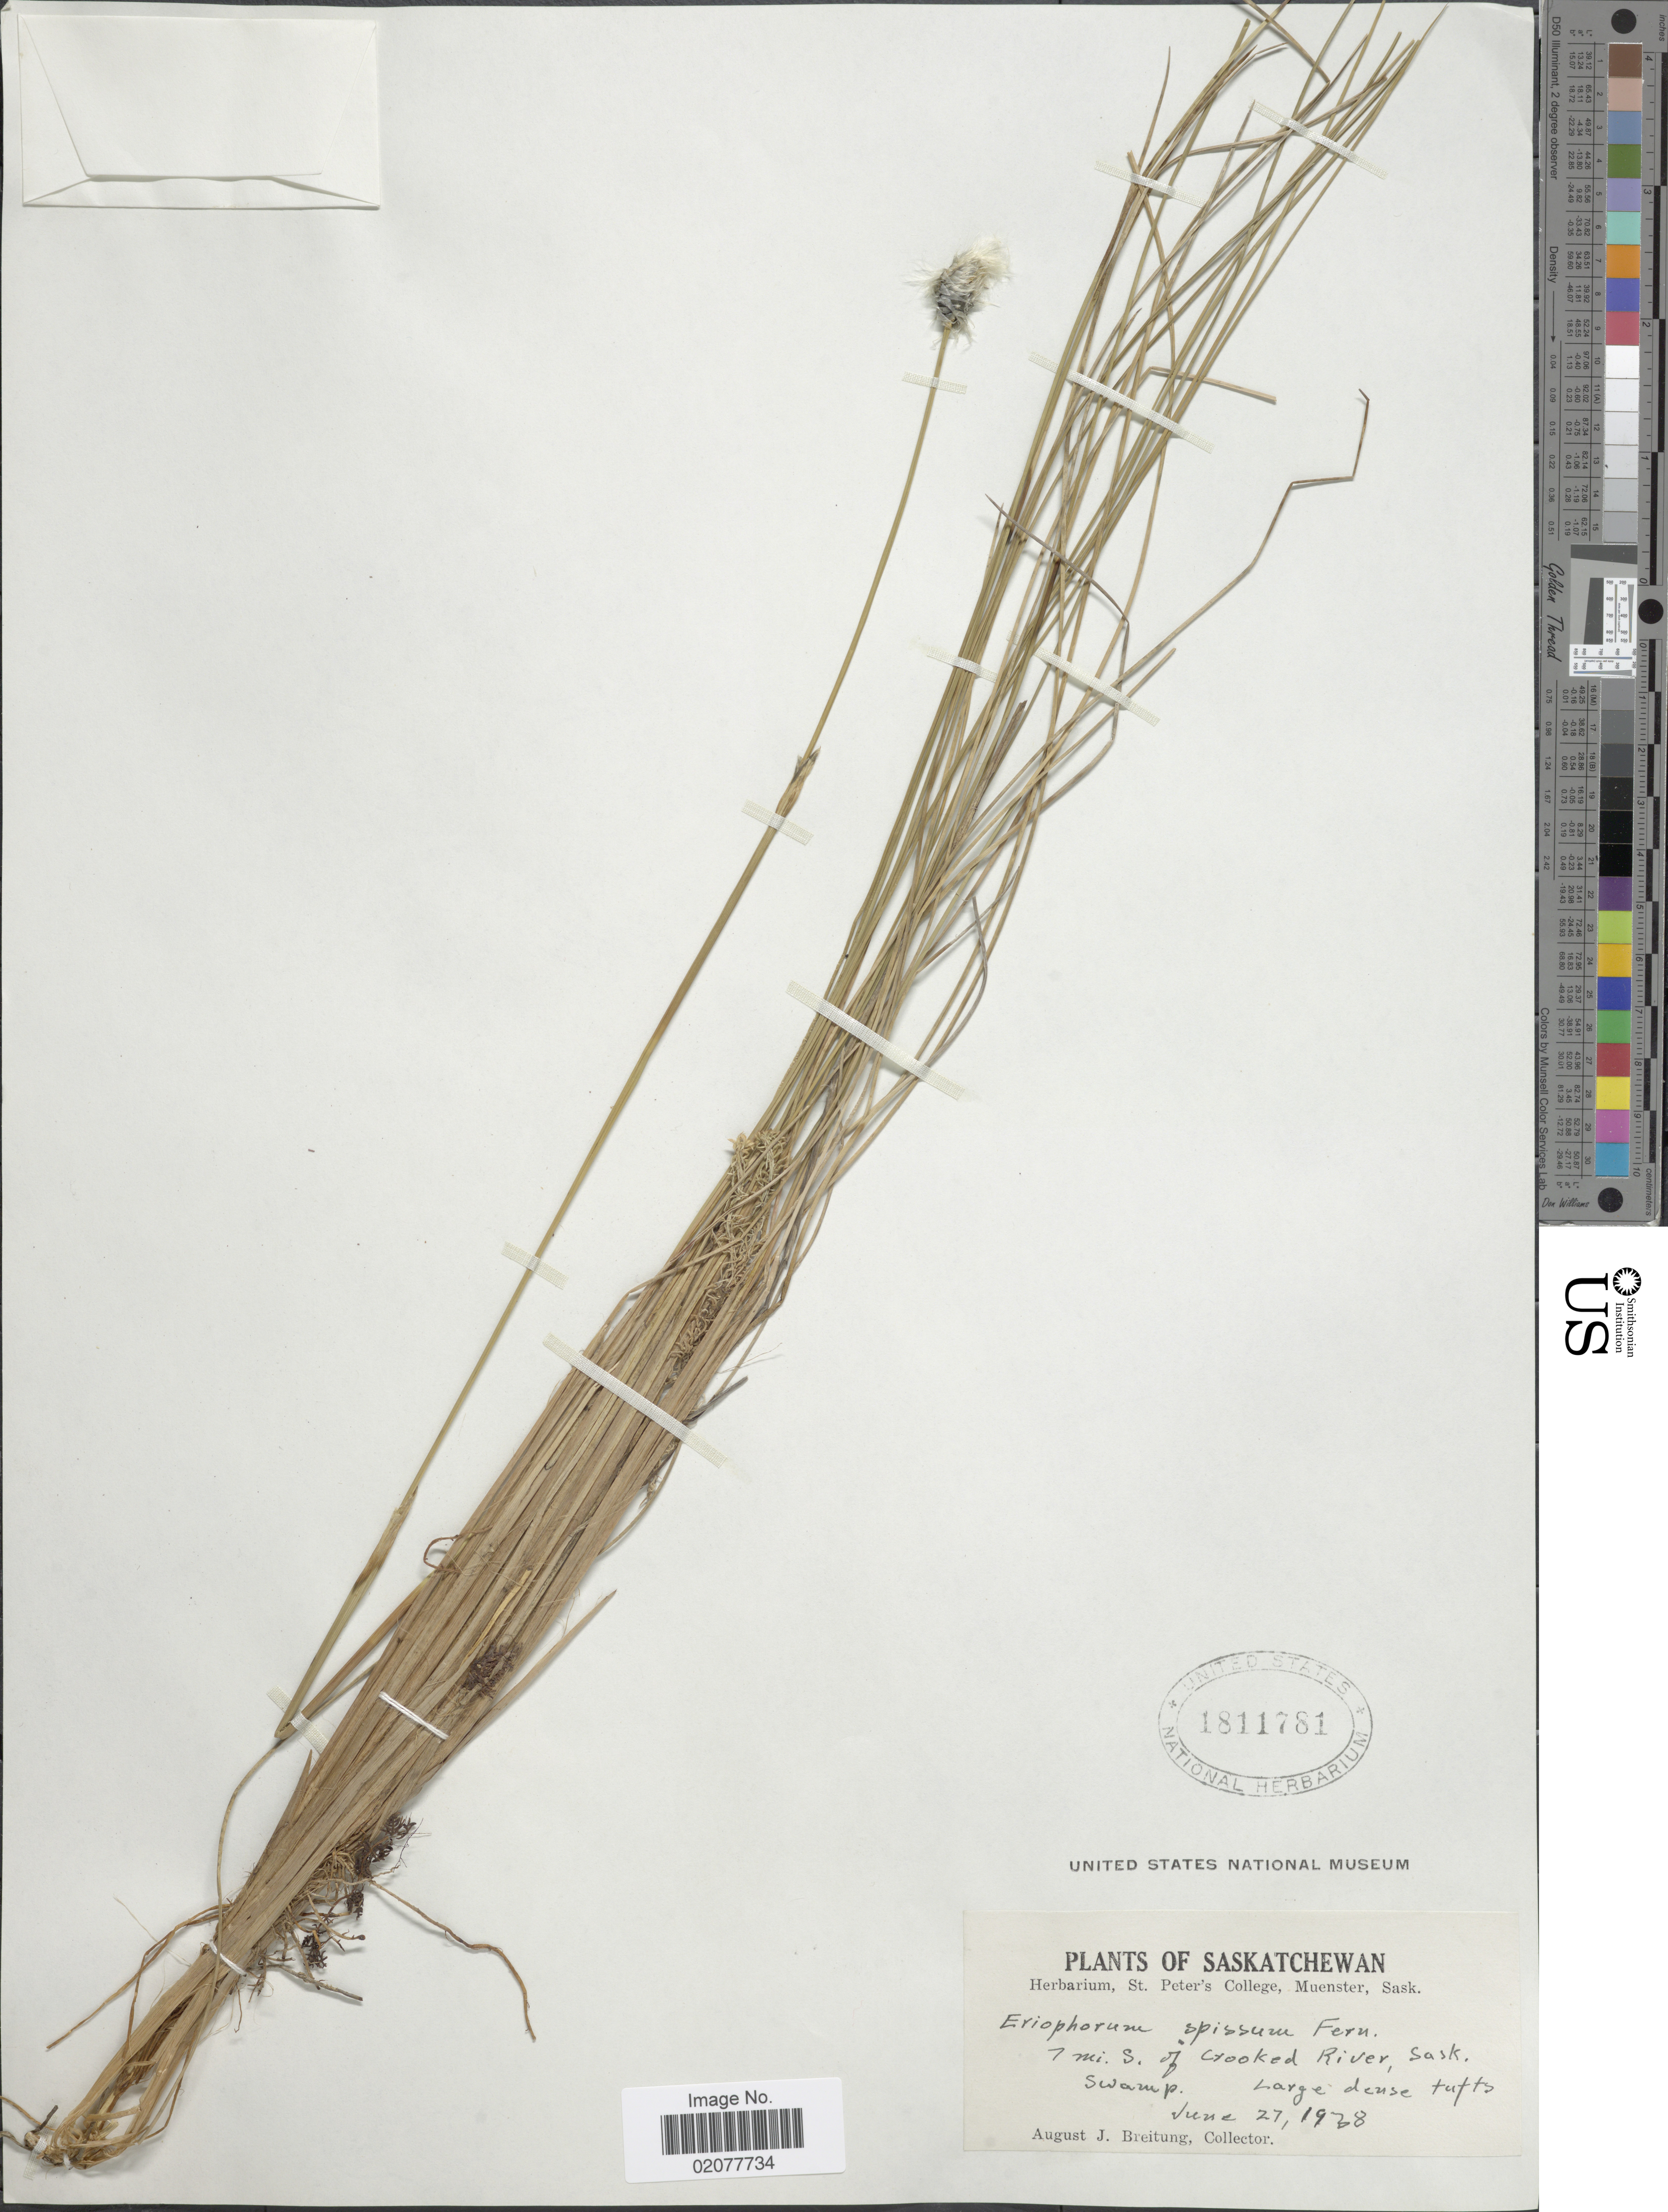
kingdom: Plantae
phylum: Tracheophyta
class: Liliopsida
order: Poales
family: Cyperaceae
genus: Eriophorum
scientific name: Eriophorum spissum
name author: Fernald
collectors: A. Breitung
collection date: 1938-06-27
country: Canada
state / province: Saskatchewan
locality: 7 mi. S. of Crooked River, Sask. Swamp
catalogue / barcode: US 1811781